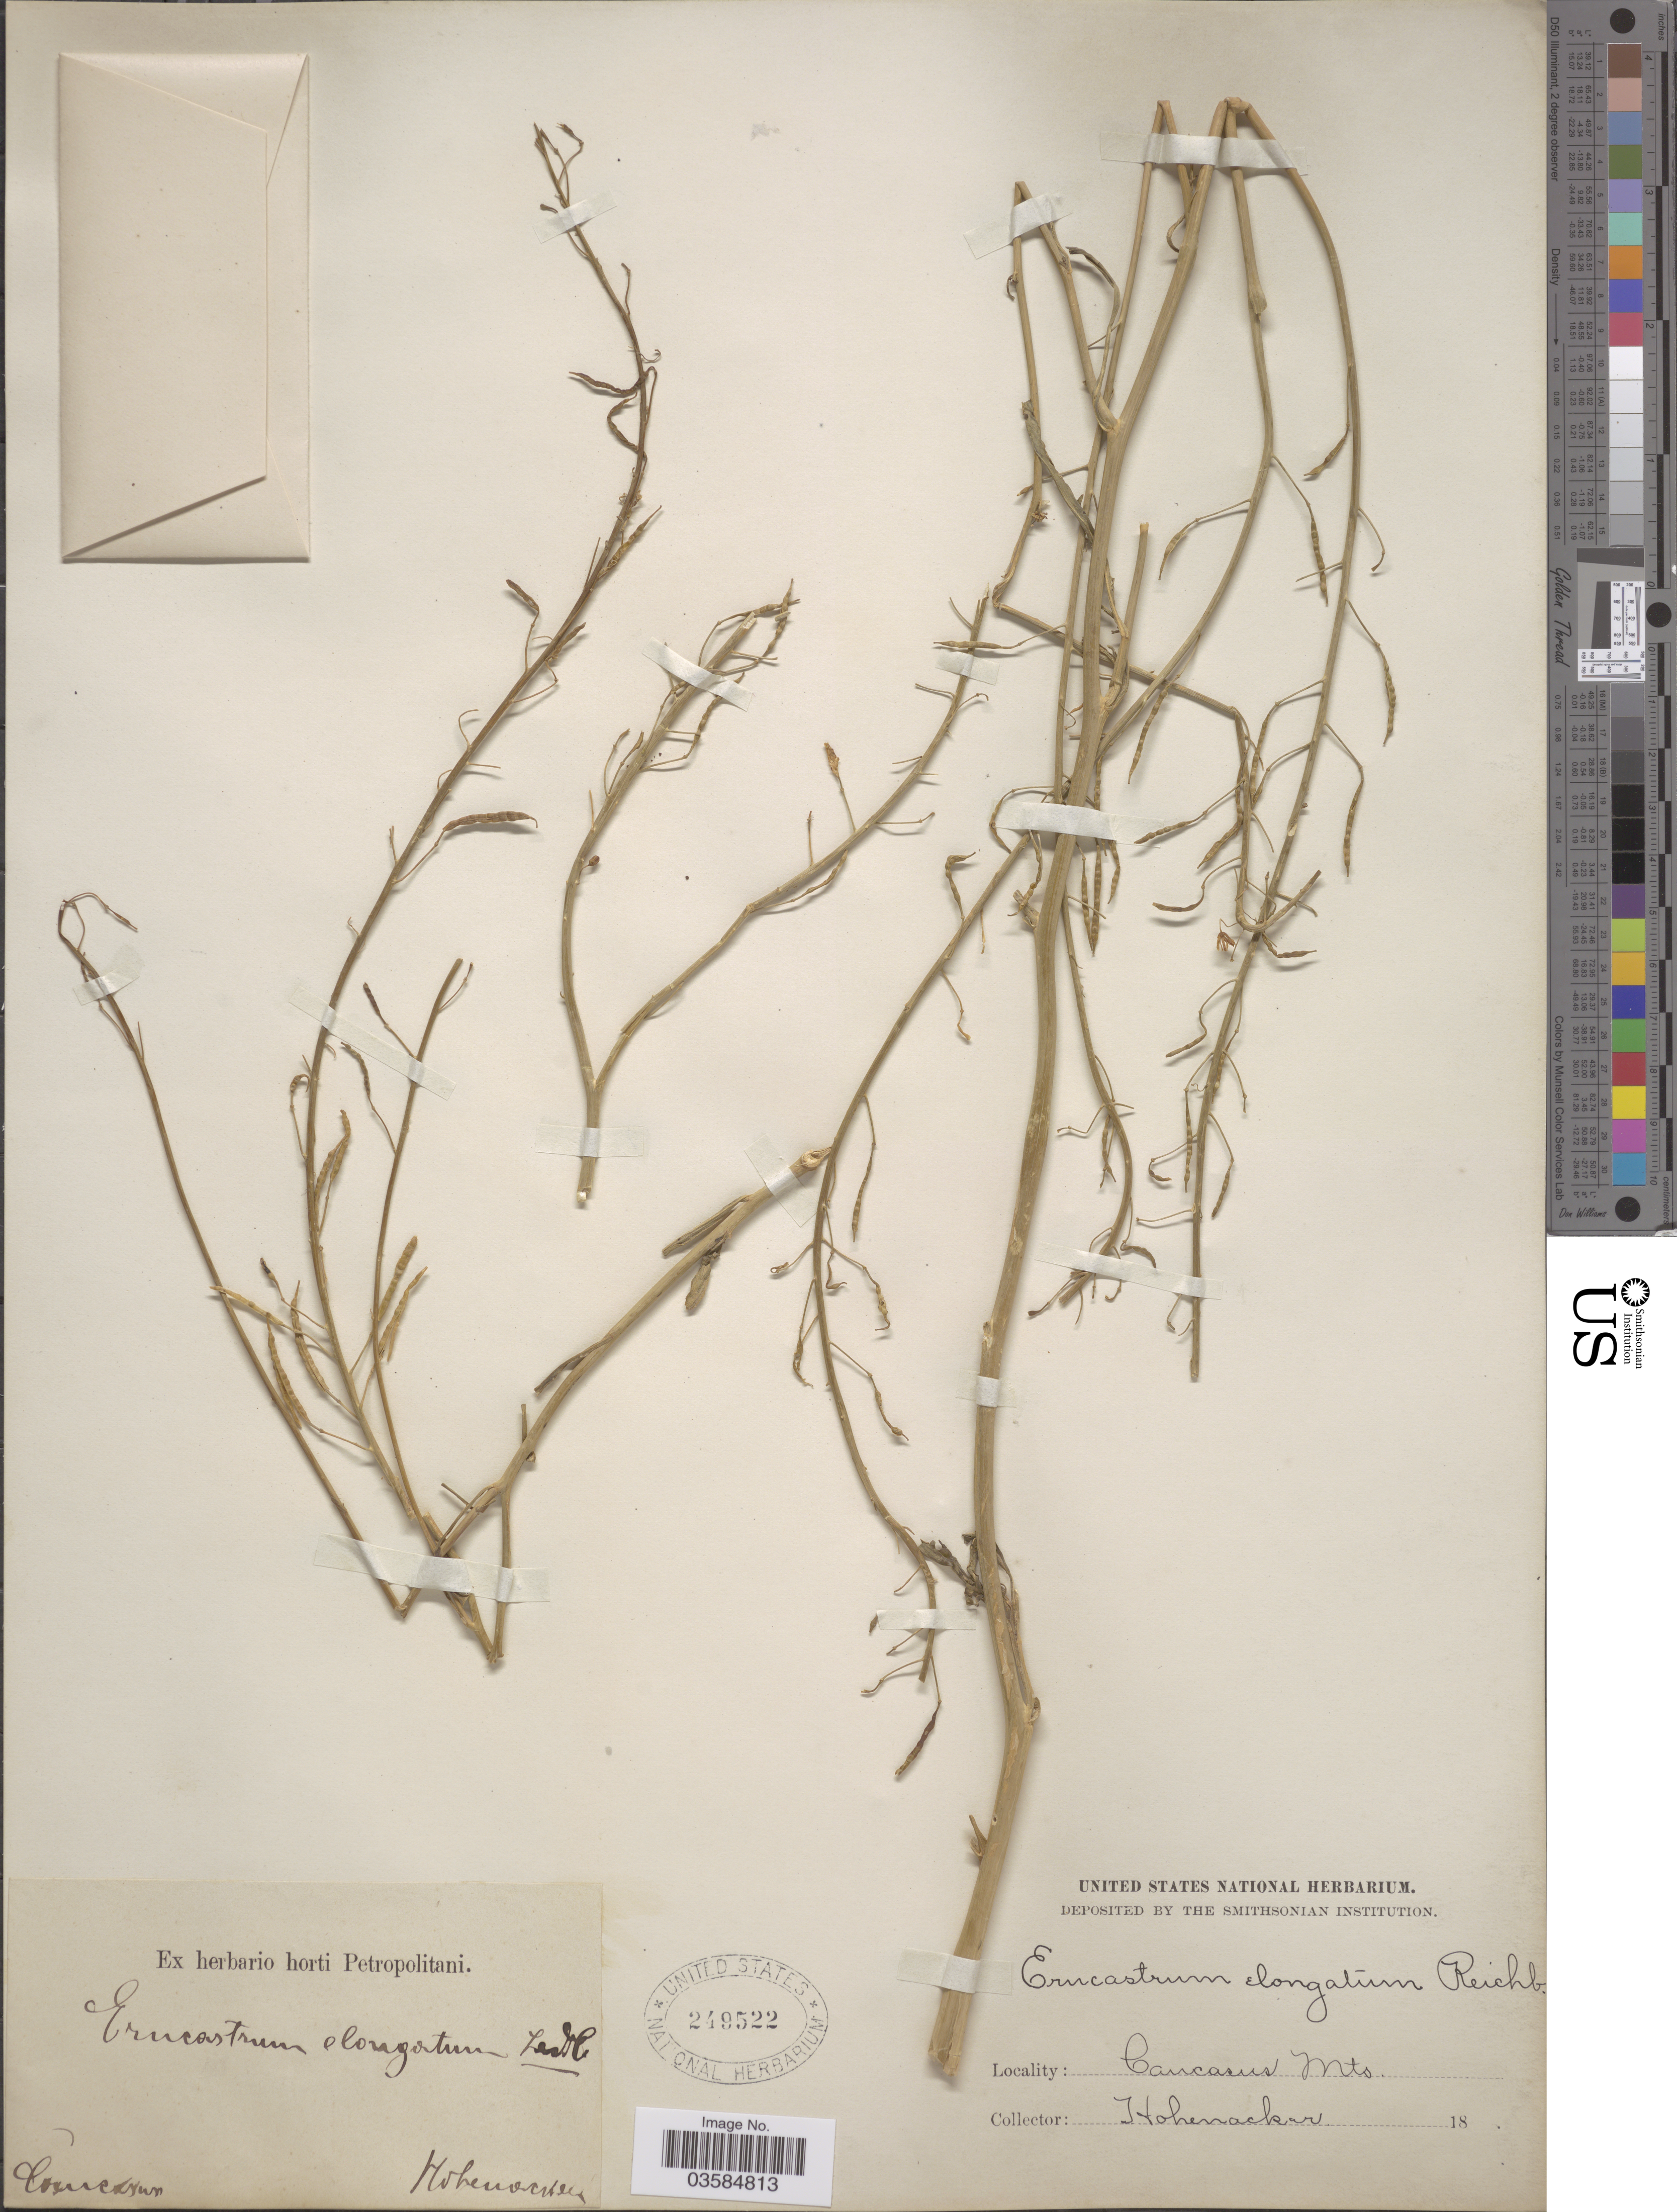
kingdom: Plantae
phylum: Tracheophyta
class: Magnoliopsida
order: Brassicales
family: Brassicaceae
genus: Erucastrum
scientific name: Erucastrum elongatum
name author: Rchb.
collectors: Hohenacker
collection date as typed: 18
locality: Caucasus Mts. Caucasus.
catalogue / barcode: US 249522